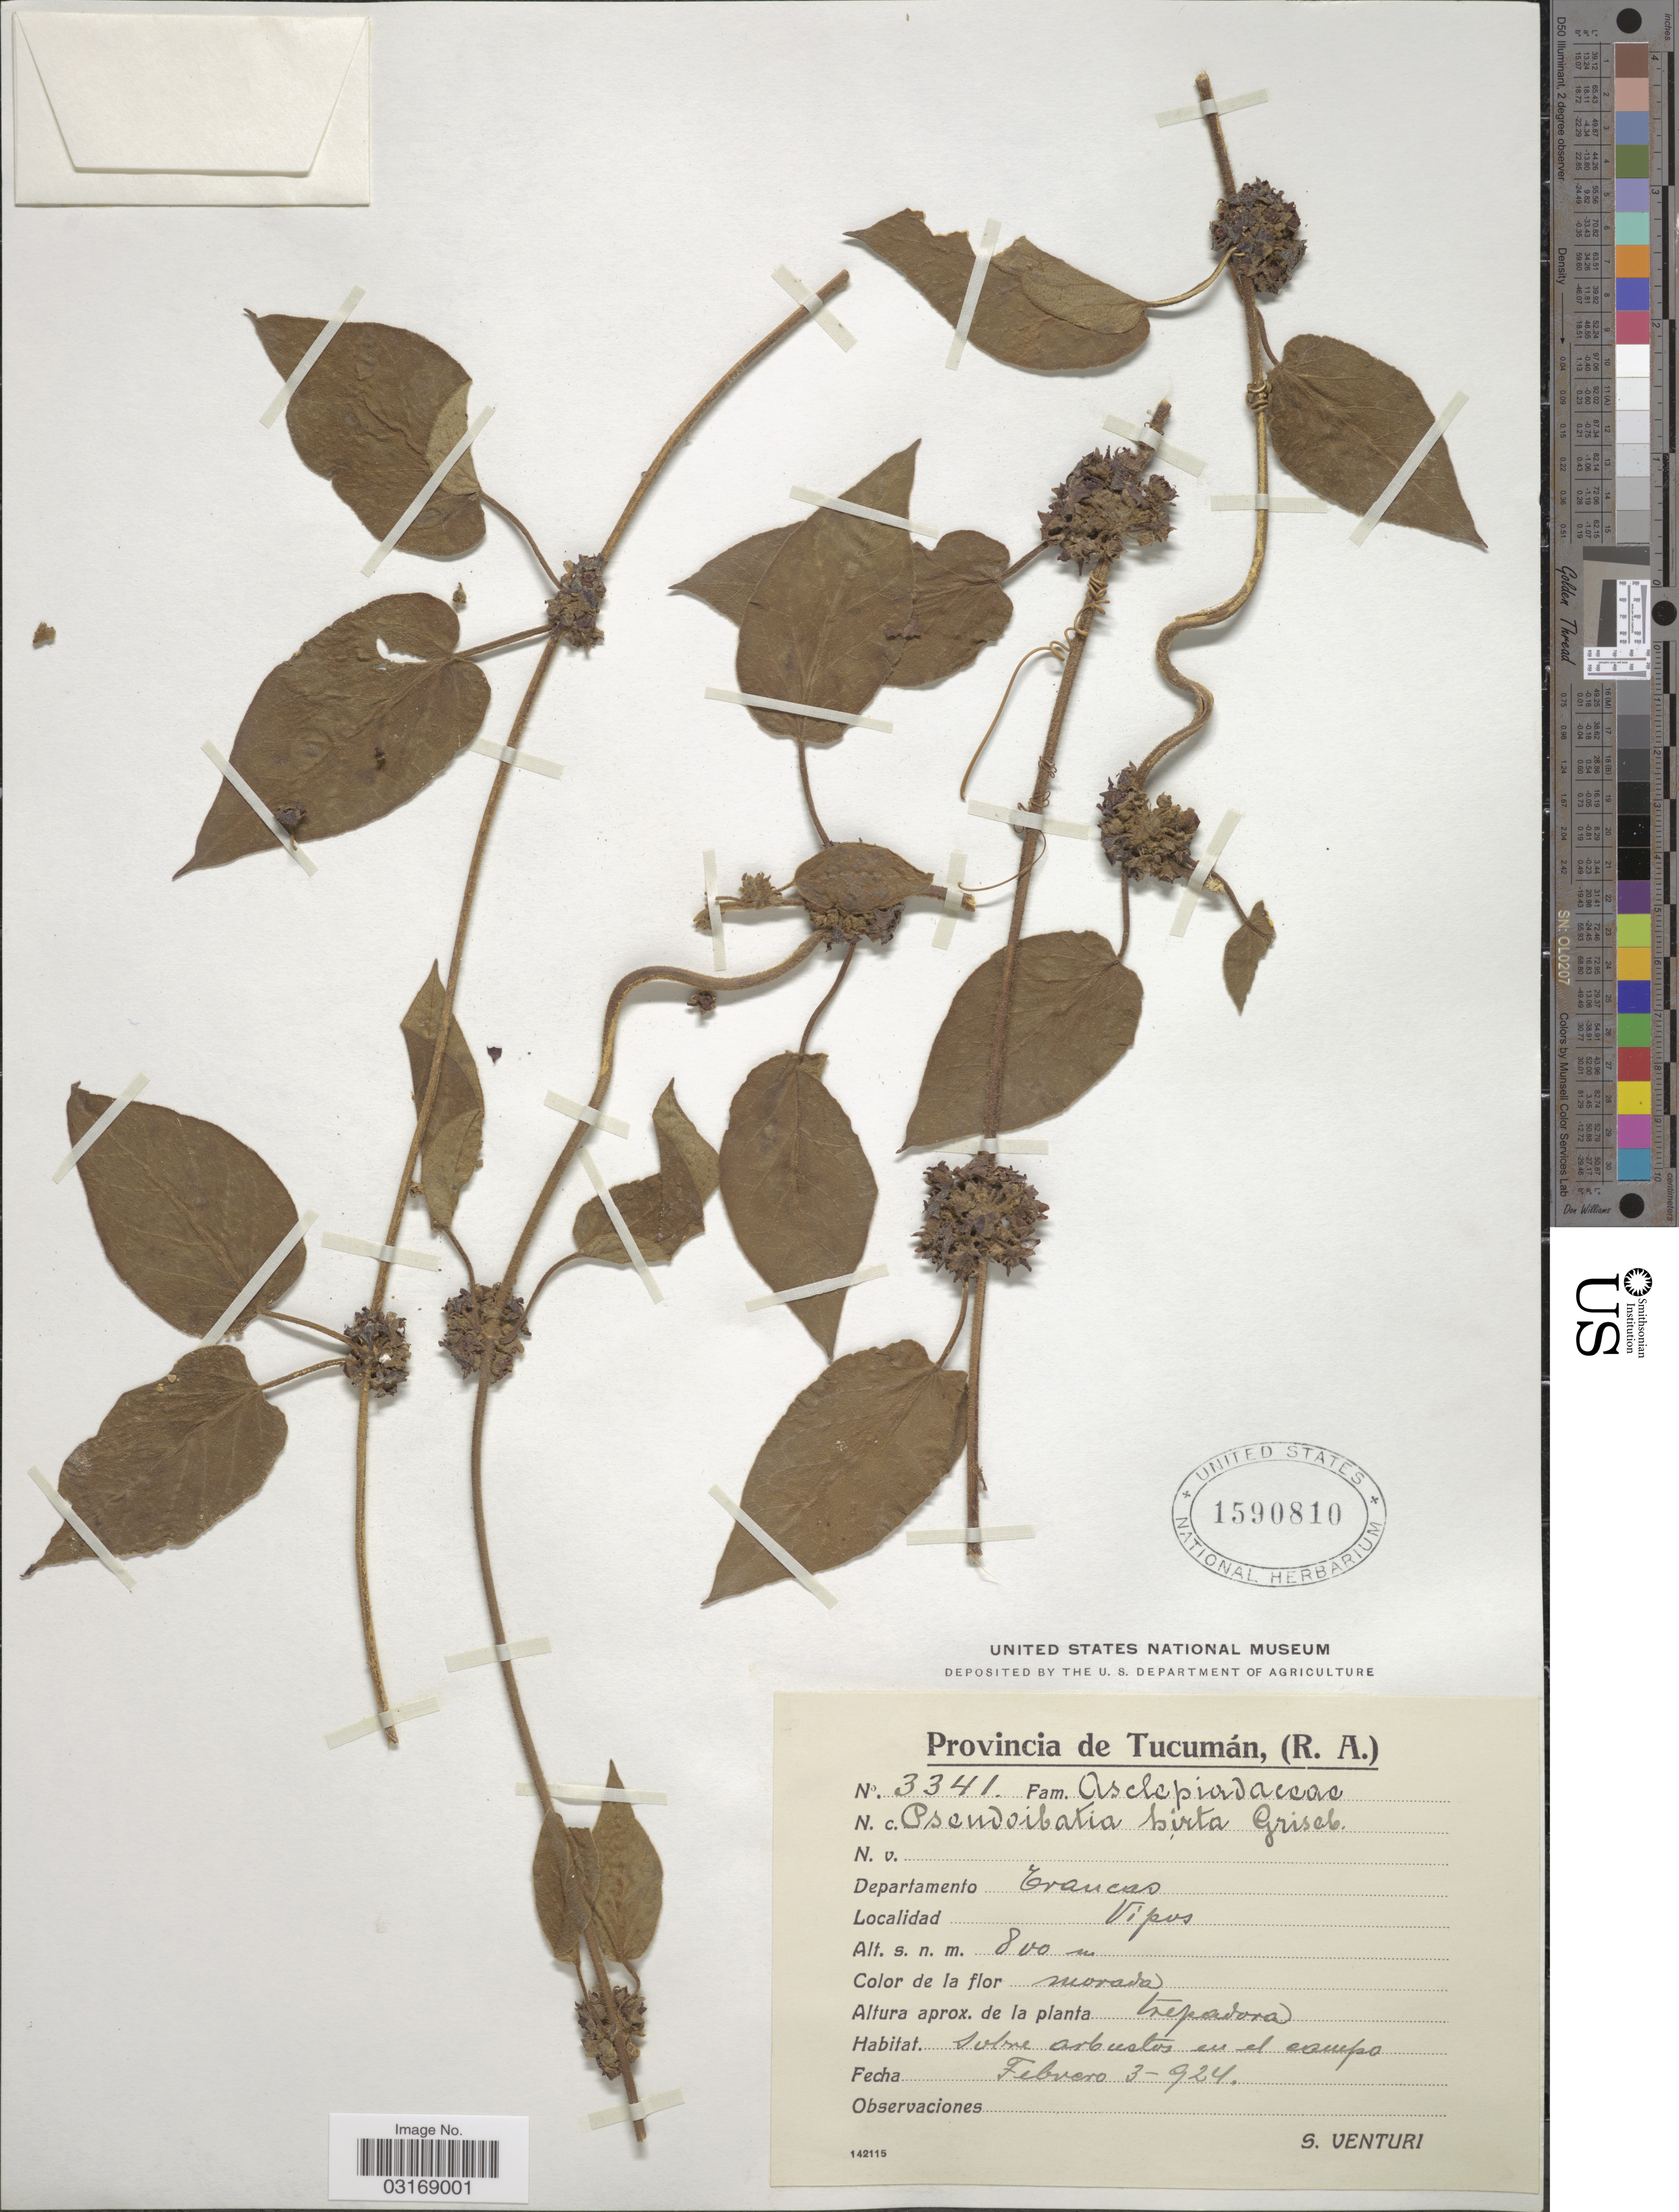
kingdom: Plantae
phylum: Tracheophyta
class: Magnoliopsida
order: Gentianales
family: Apocynaceae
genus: Pseudibatia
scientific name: Pseudibatia hirta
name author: Malme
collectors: S. Venturi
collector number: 3341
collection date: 1924-02-03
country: Argentina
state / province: Tucuman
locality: Departamento Trancas. Vipos.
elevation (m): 800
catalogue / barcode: US 1590810